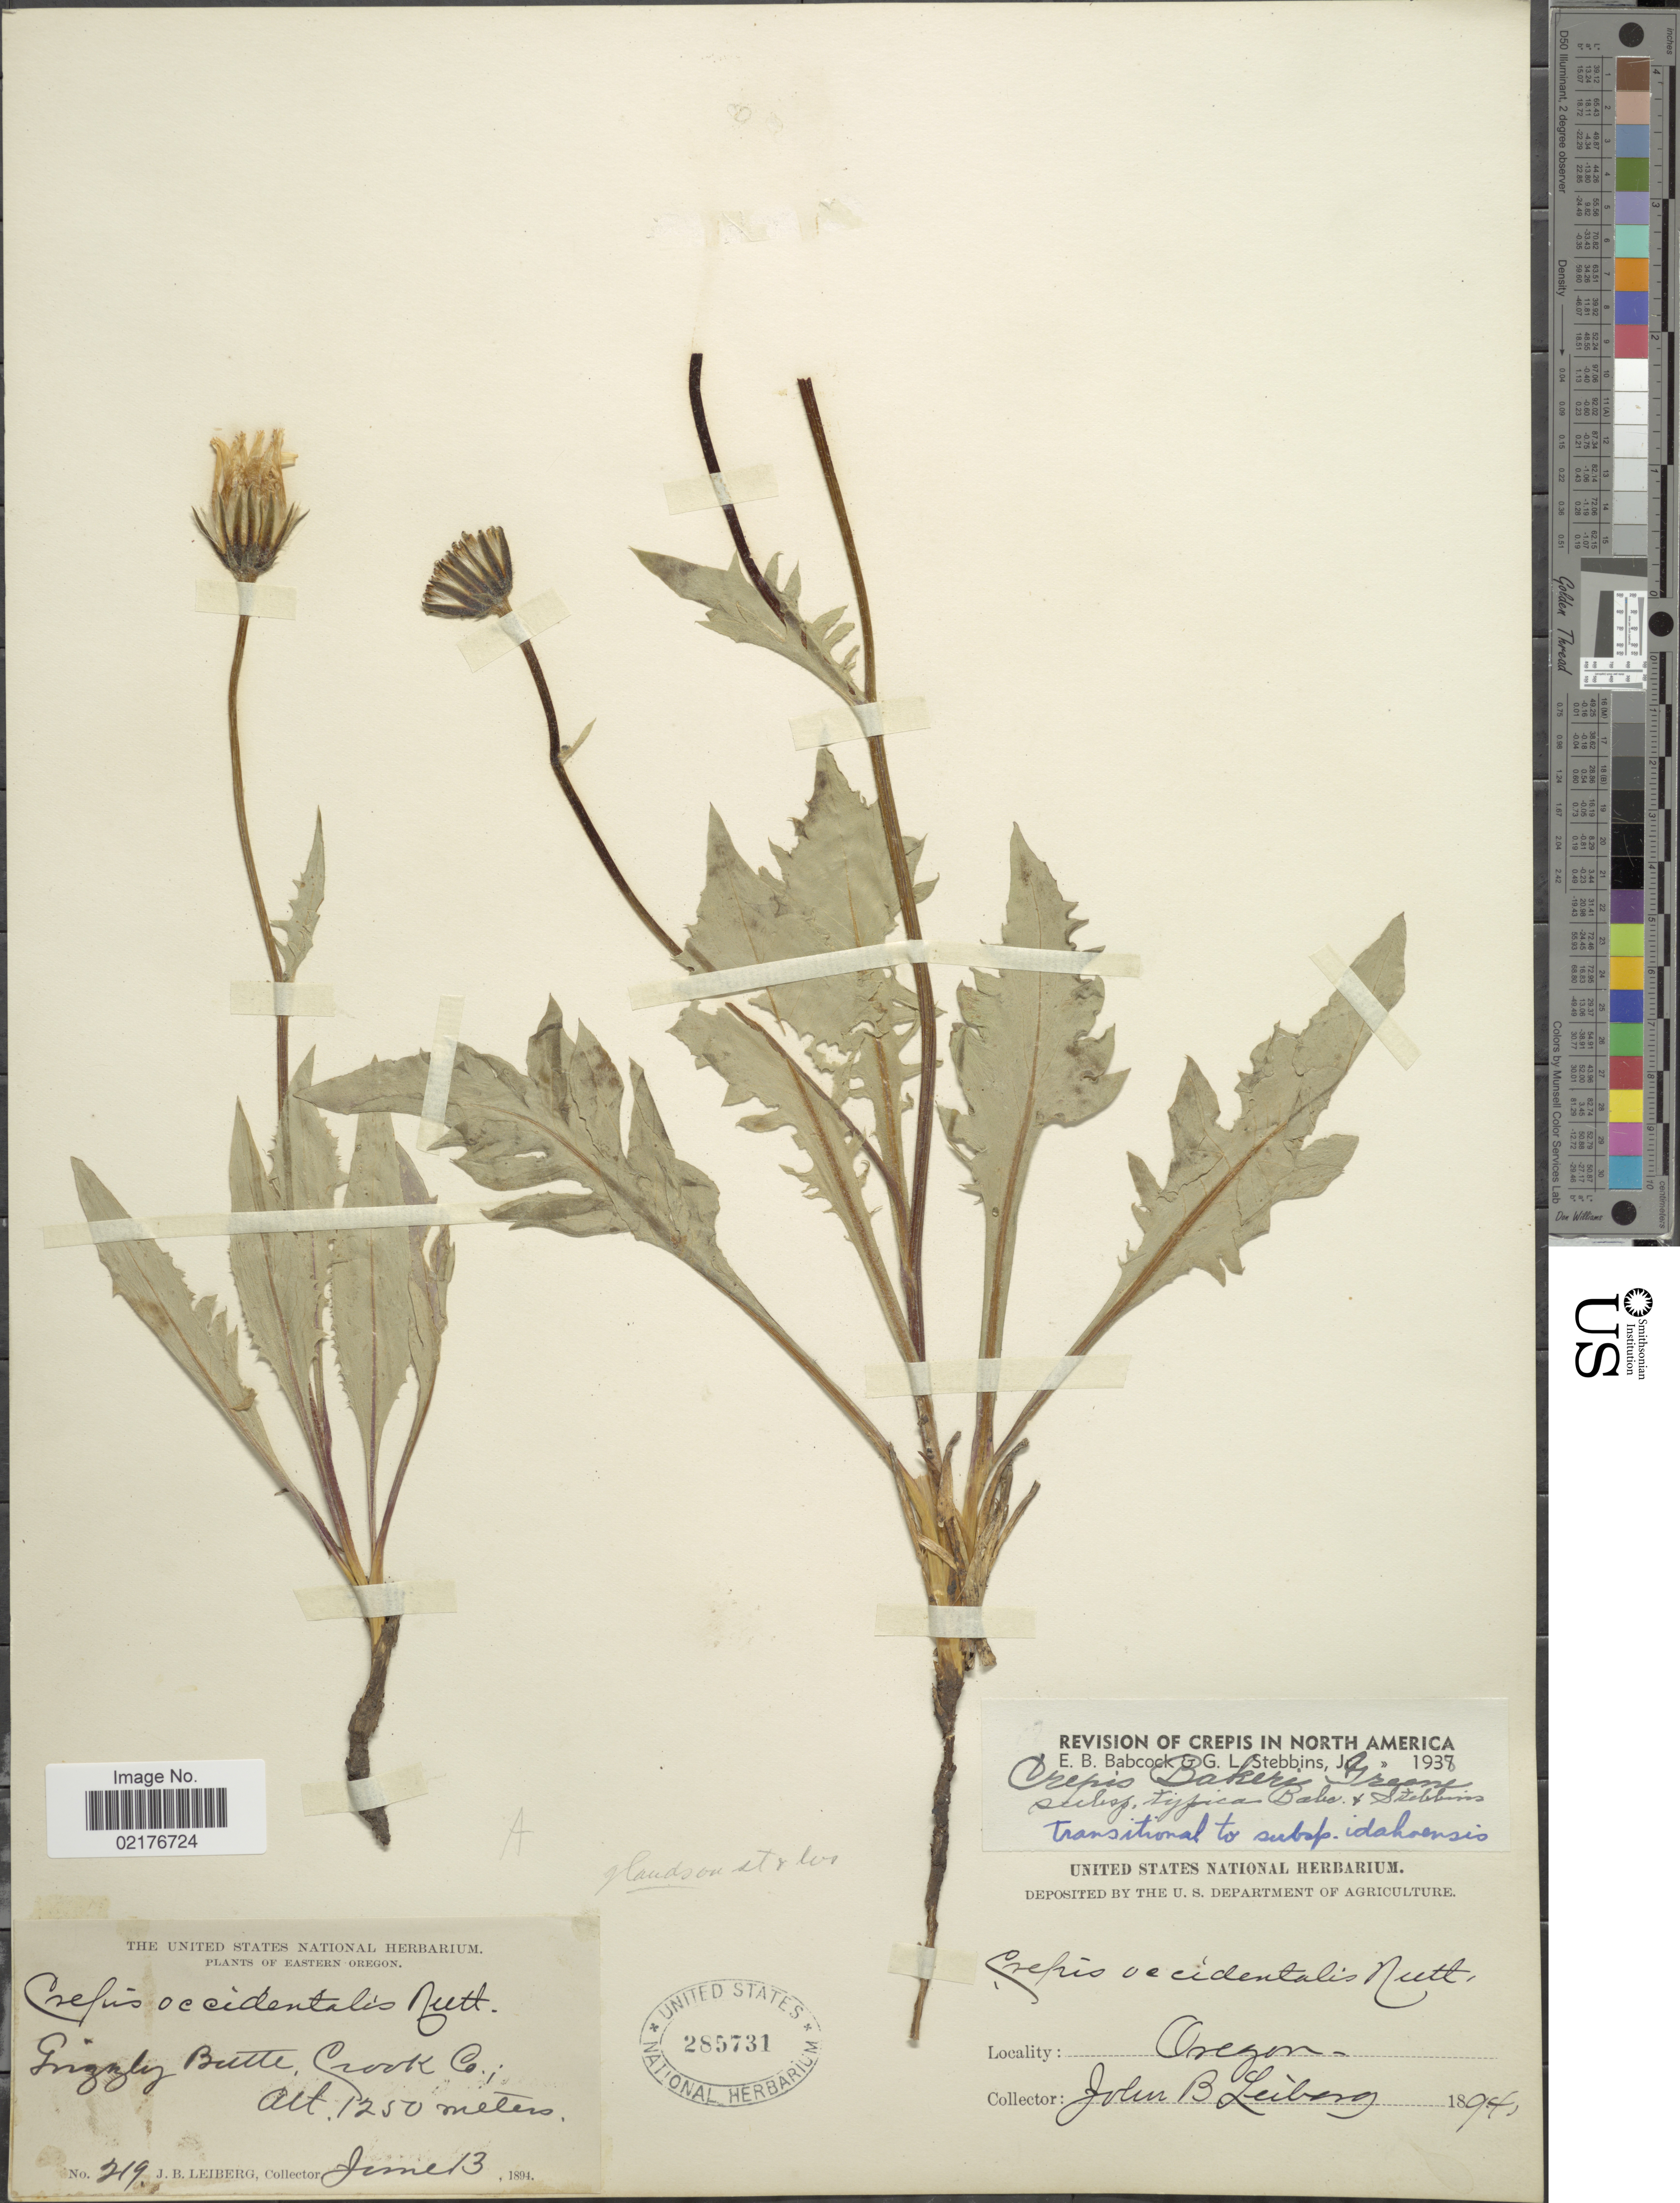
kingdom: Plantae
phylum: Tracheophyta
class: Magnoliopsida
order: Asterales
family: Asteraceae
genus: Crepis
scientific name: Crepis bakeri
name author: Greene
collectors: J. B. Leiberg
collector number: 219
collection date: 1894-06-13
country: United States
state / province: Oregon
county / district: Crook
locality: Eastern Oregon, Grizzly Butte, Crook Co.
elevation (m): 1250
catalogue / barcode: US 285731